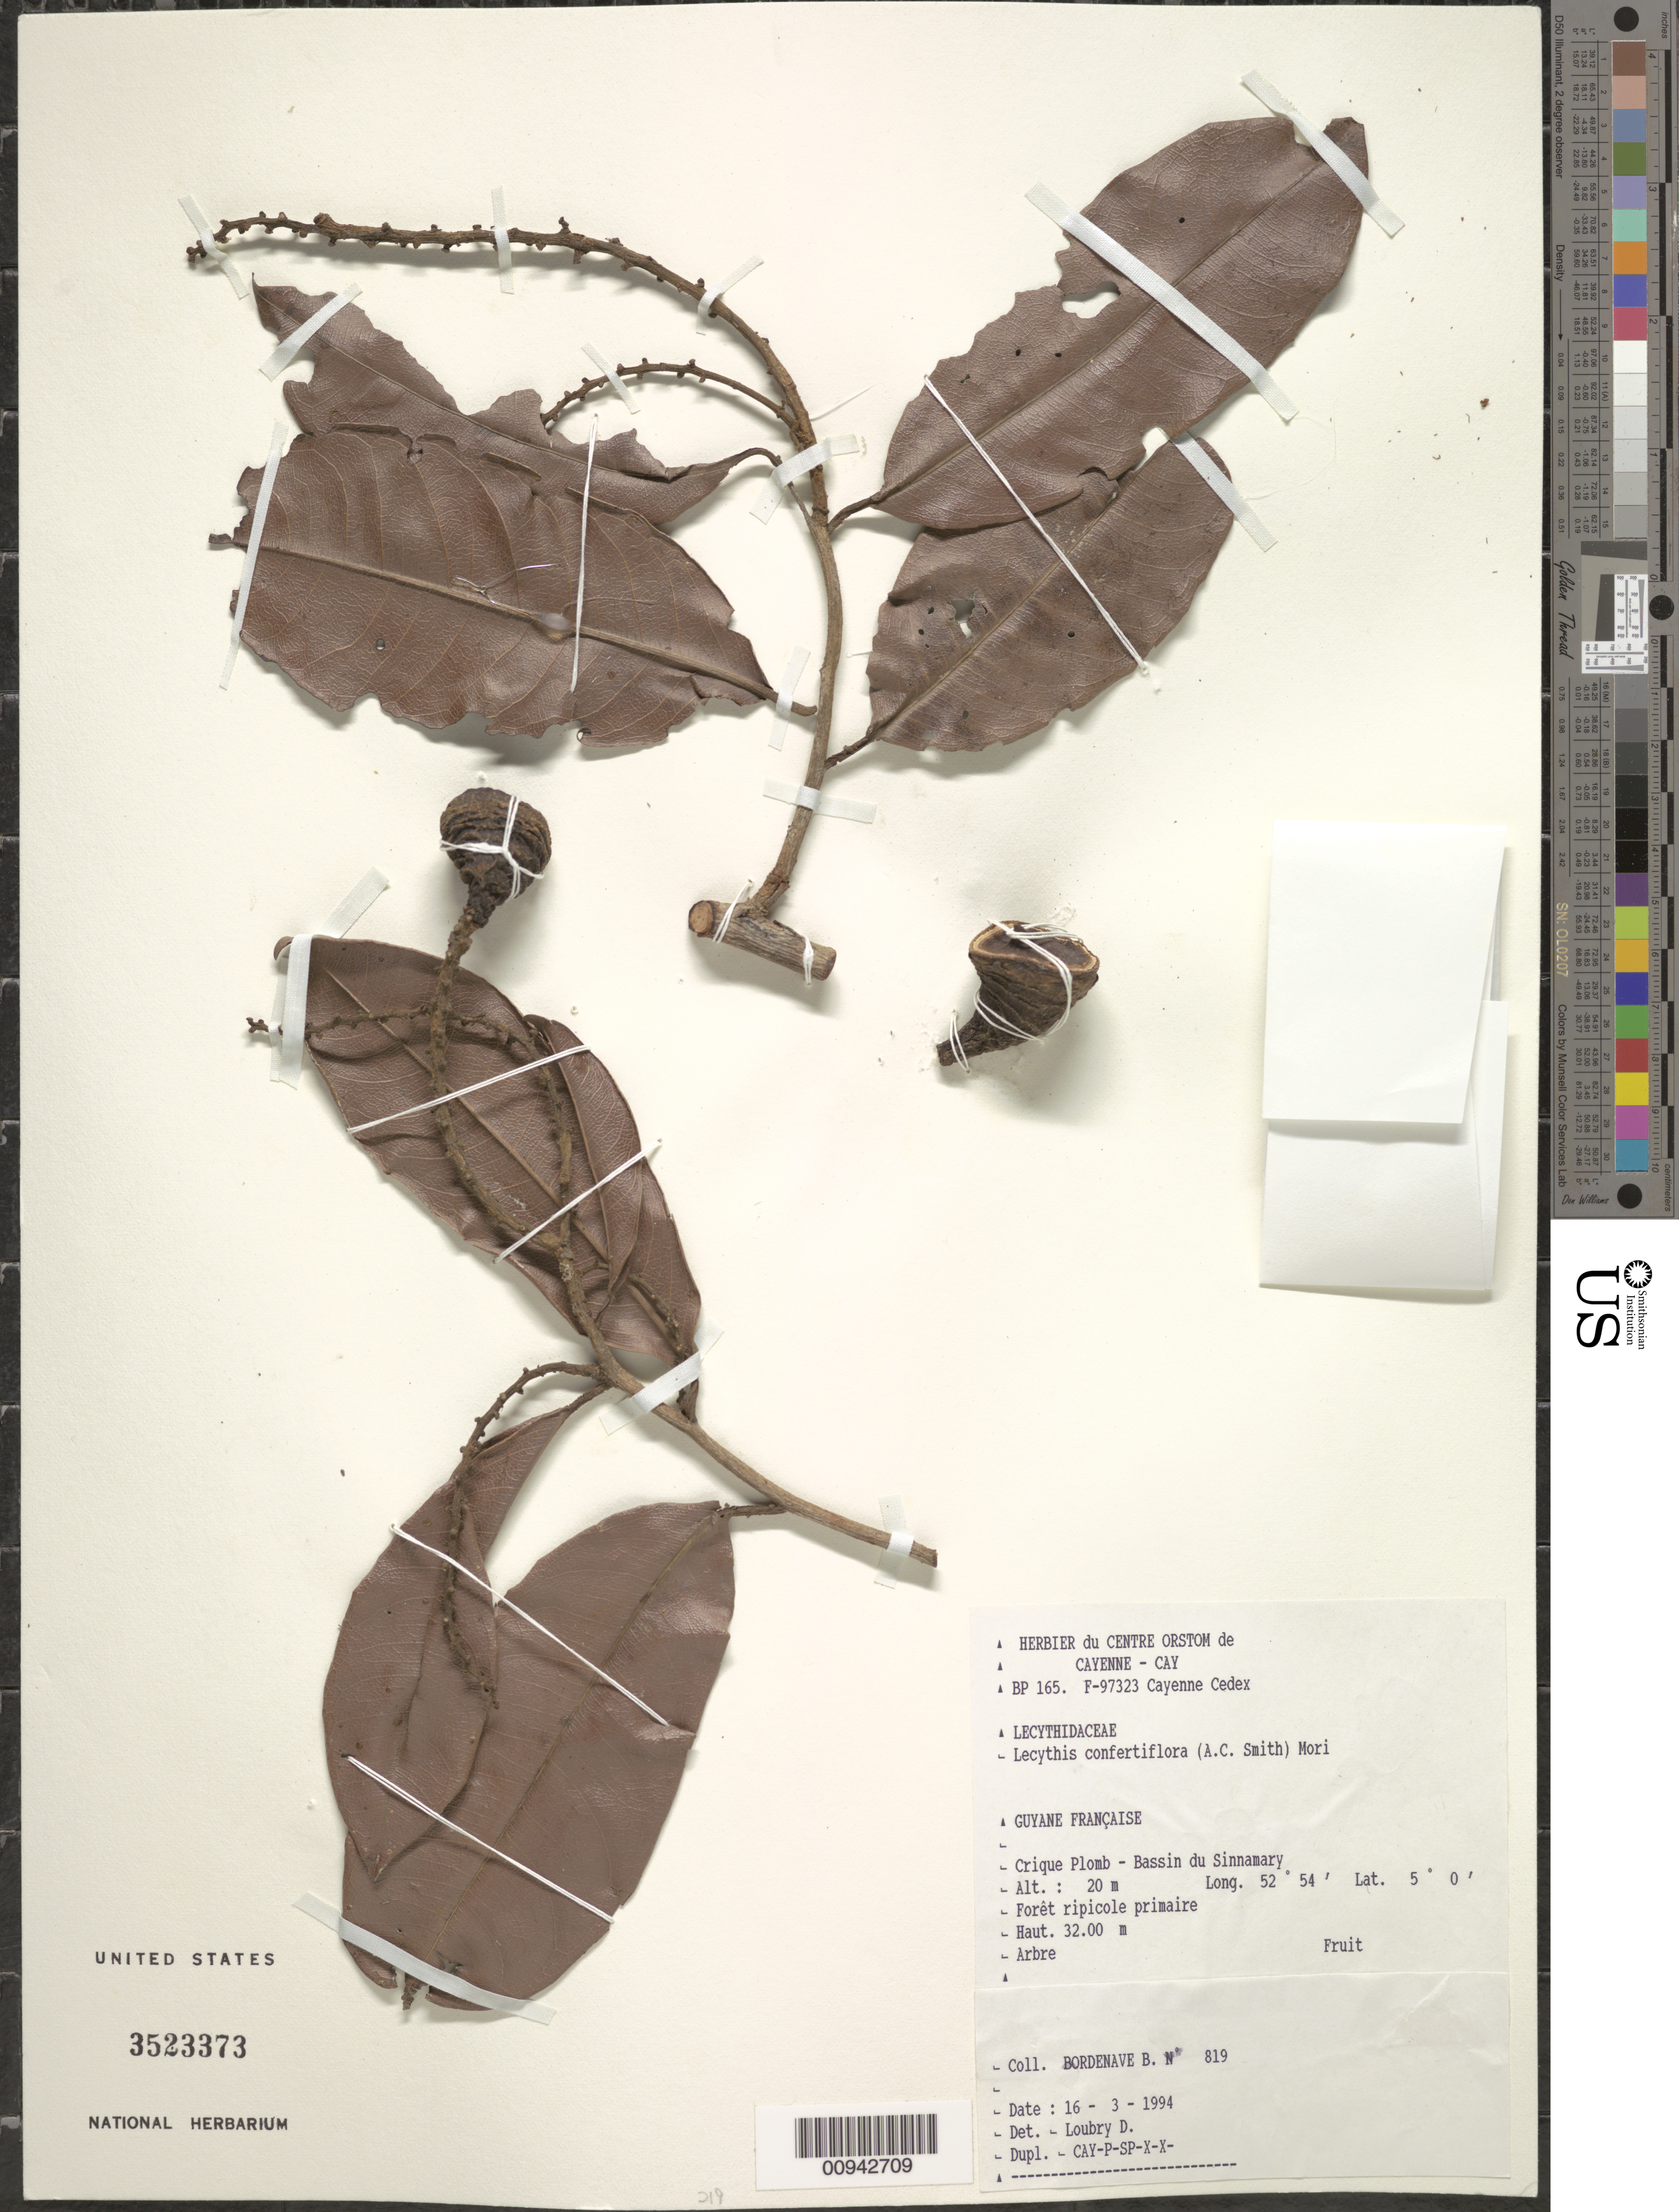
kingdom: Plantae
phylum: Tracheophyta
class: Magnoliopsida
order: Ericales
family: Lecythidaceae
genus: Lecythis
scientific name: Lecythis confertiflora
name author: (A.C. Sm.) S.A. Mori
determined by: Loubry, D.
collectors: B. Bordenave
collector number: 819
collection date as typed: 16-Mar-94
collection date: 1994-03-16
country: French Guiana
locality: Crique Plomb, Bassin du Sinnamary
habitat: Foret ripicole primaire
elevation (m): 20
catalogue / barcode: US 3523373